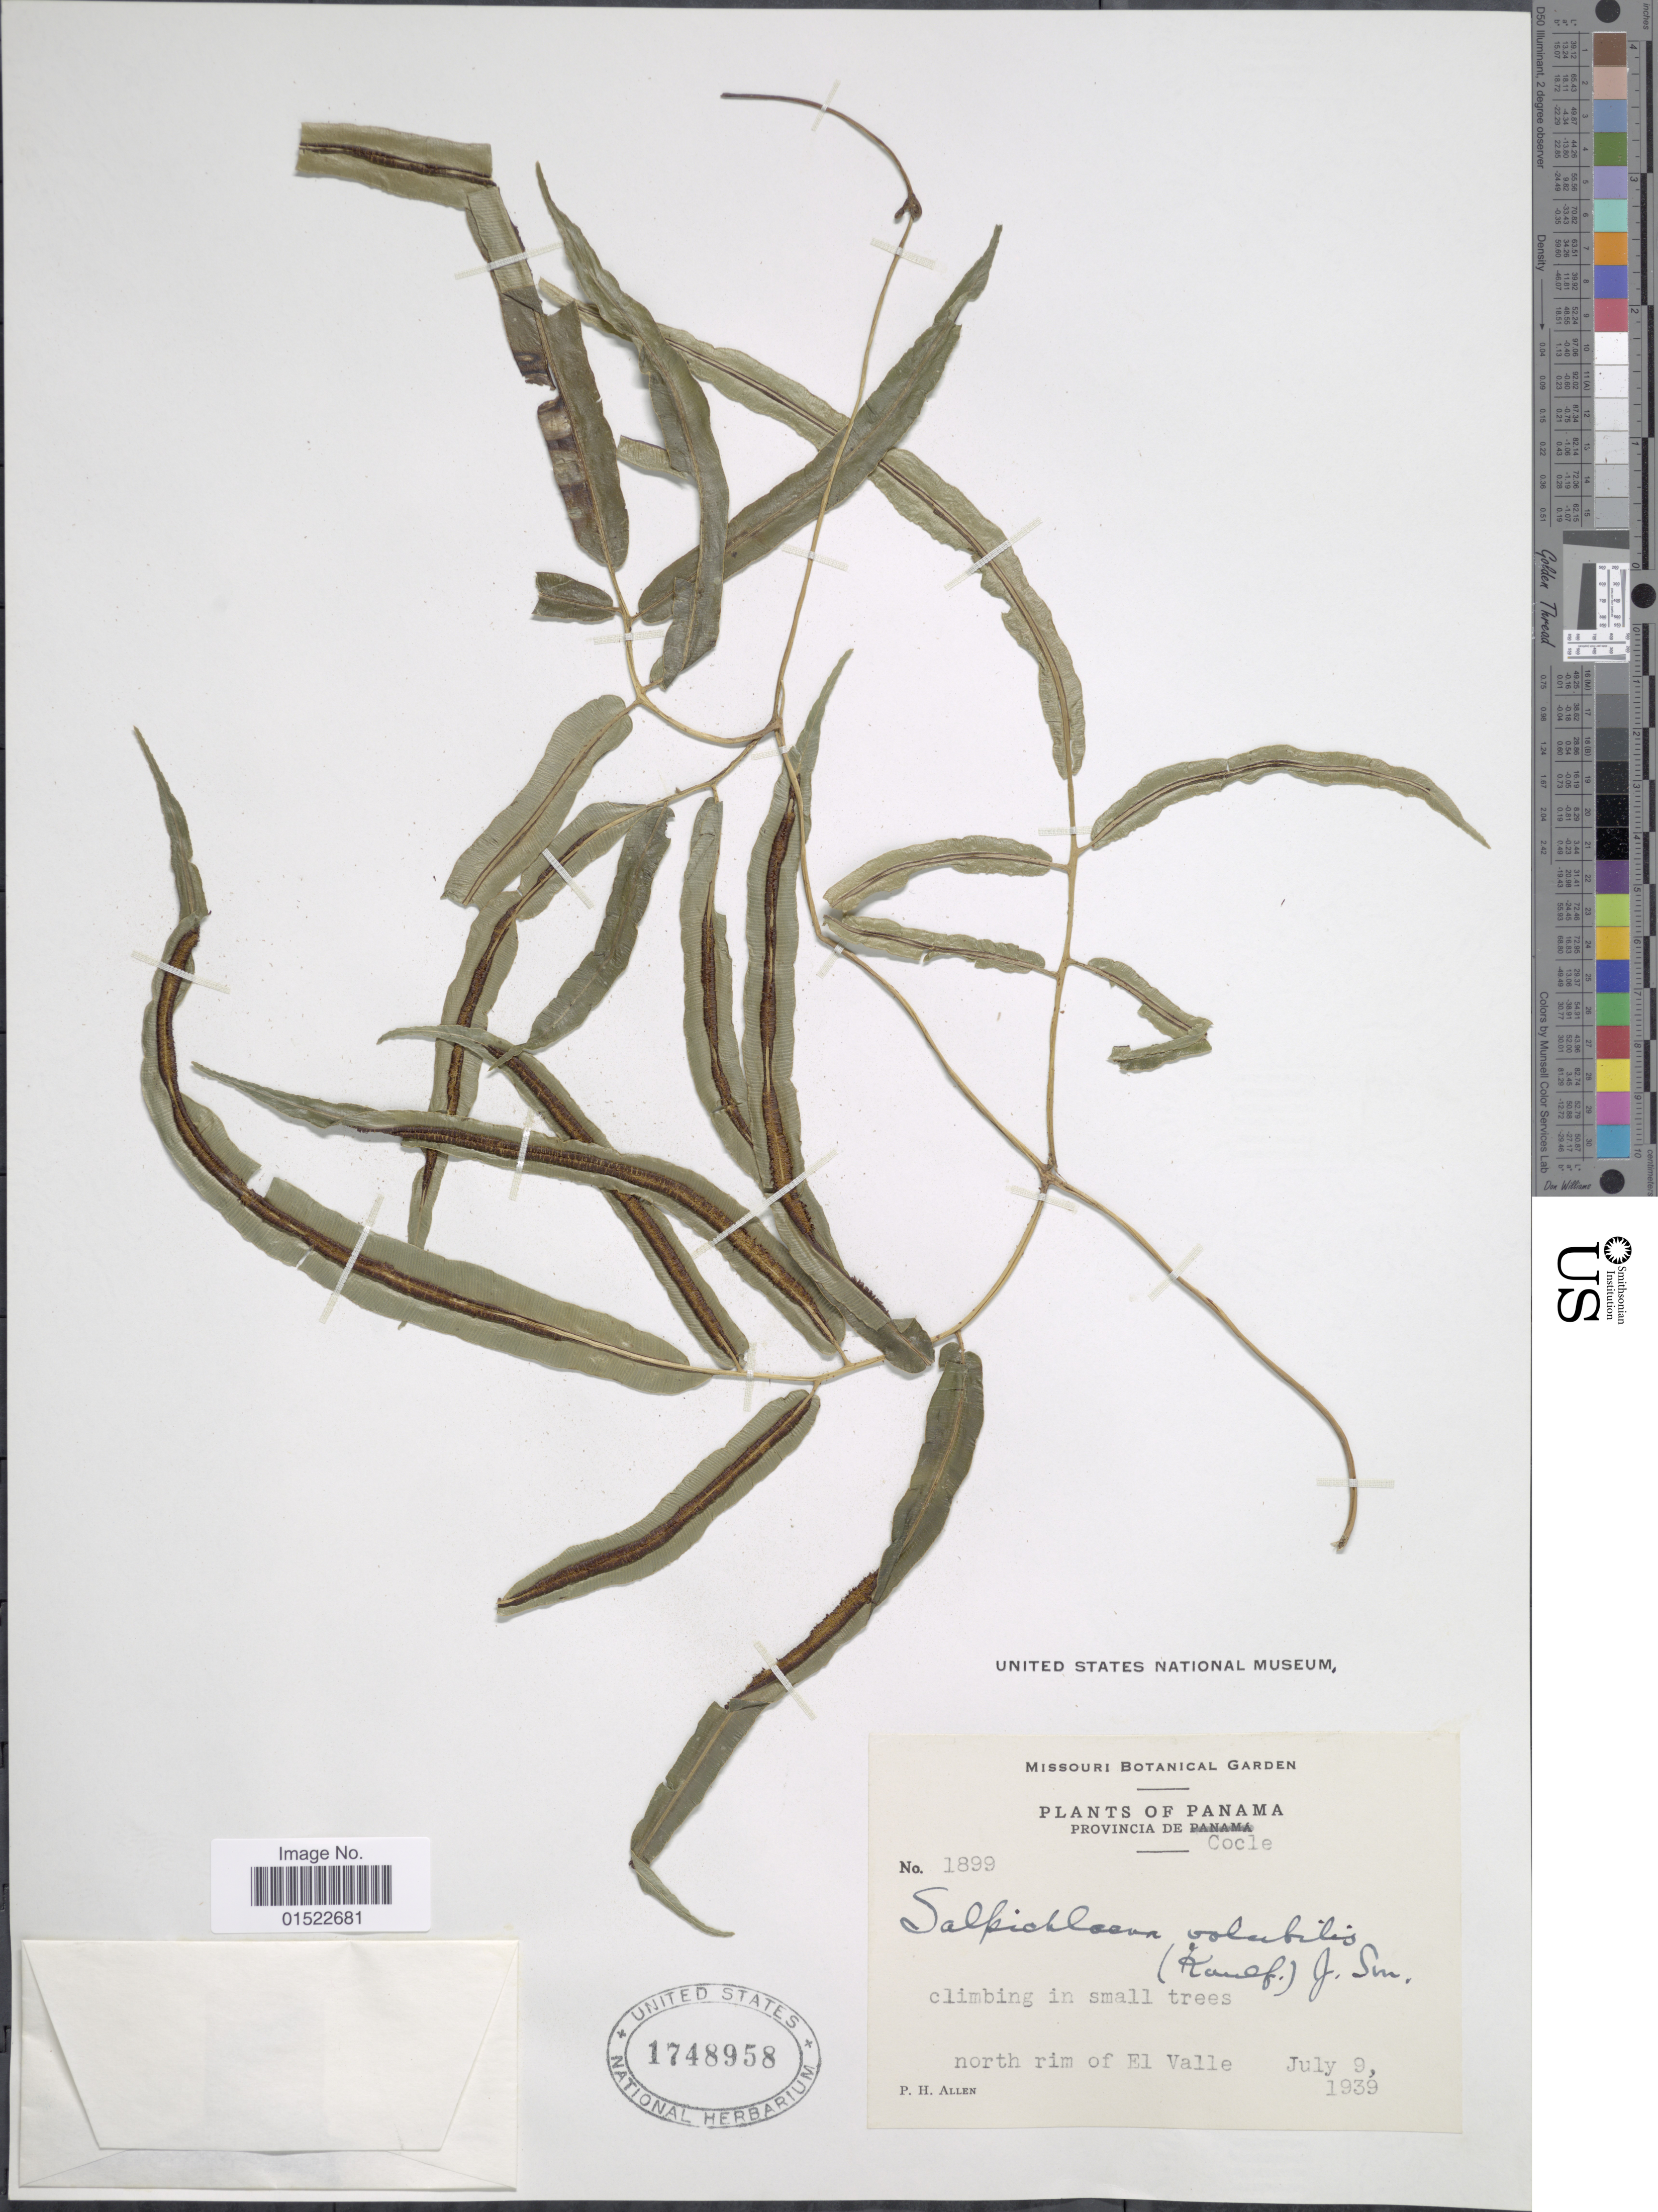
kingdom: Plantae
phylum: Tracheophyta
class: Polypodiopsida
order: Polypodiales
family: Blechnaceae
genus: Salpichlaena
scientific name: Salpichlaena volubilis subsp. volubilis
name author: (Kaulf.) J. Sm.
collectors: P. H. Allen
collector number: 1899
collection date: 1939-07-09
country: Panama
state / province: Coclé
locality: North rim of El Valle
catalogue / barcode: US 1748958